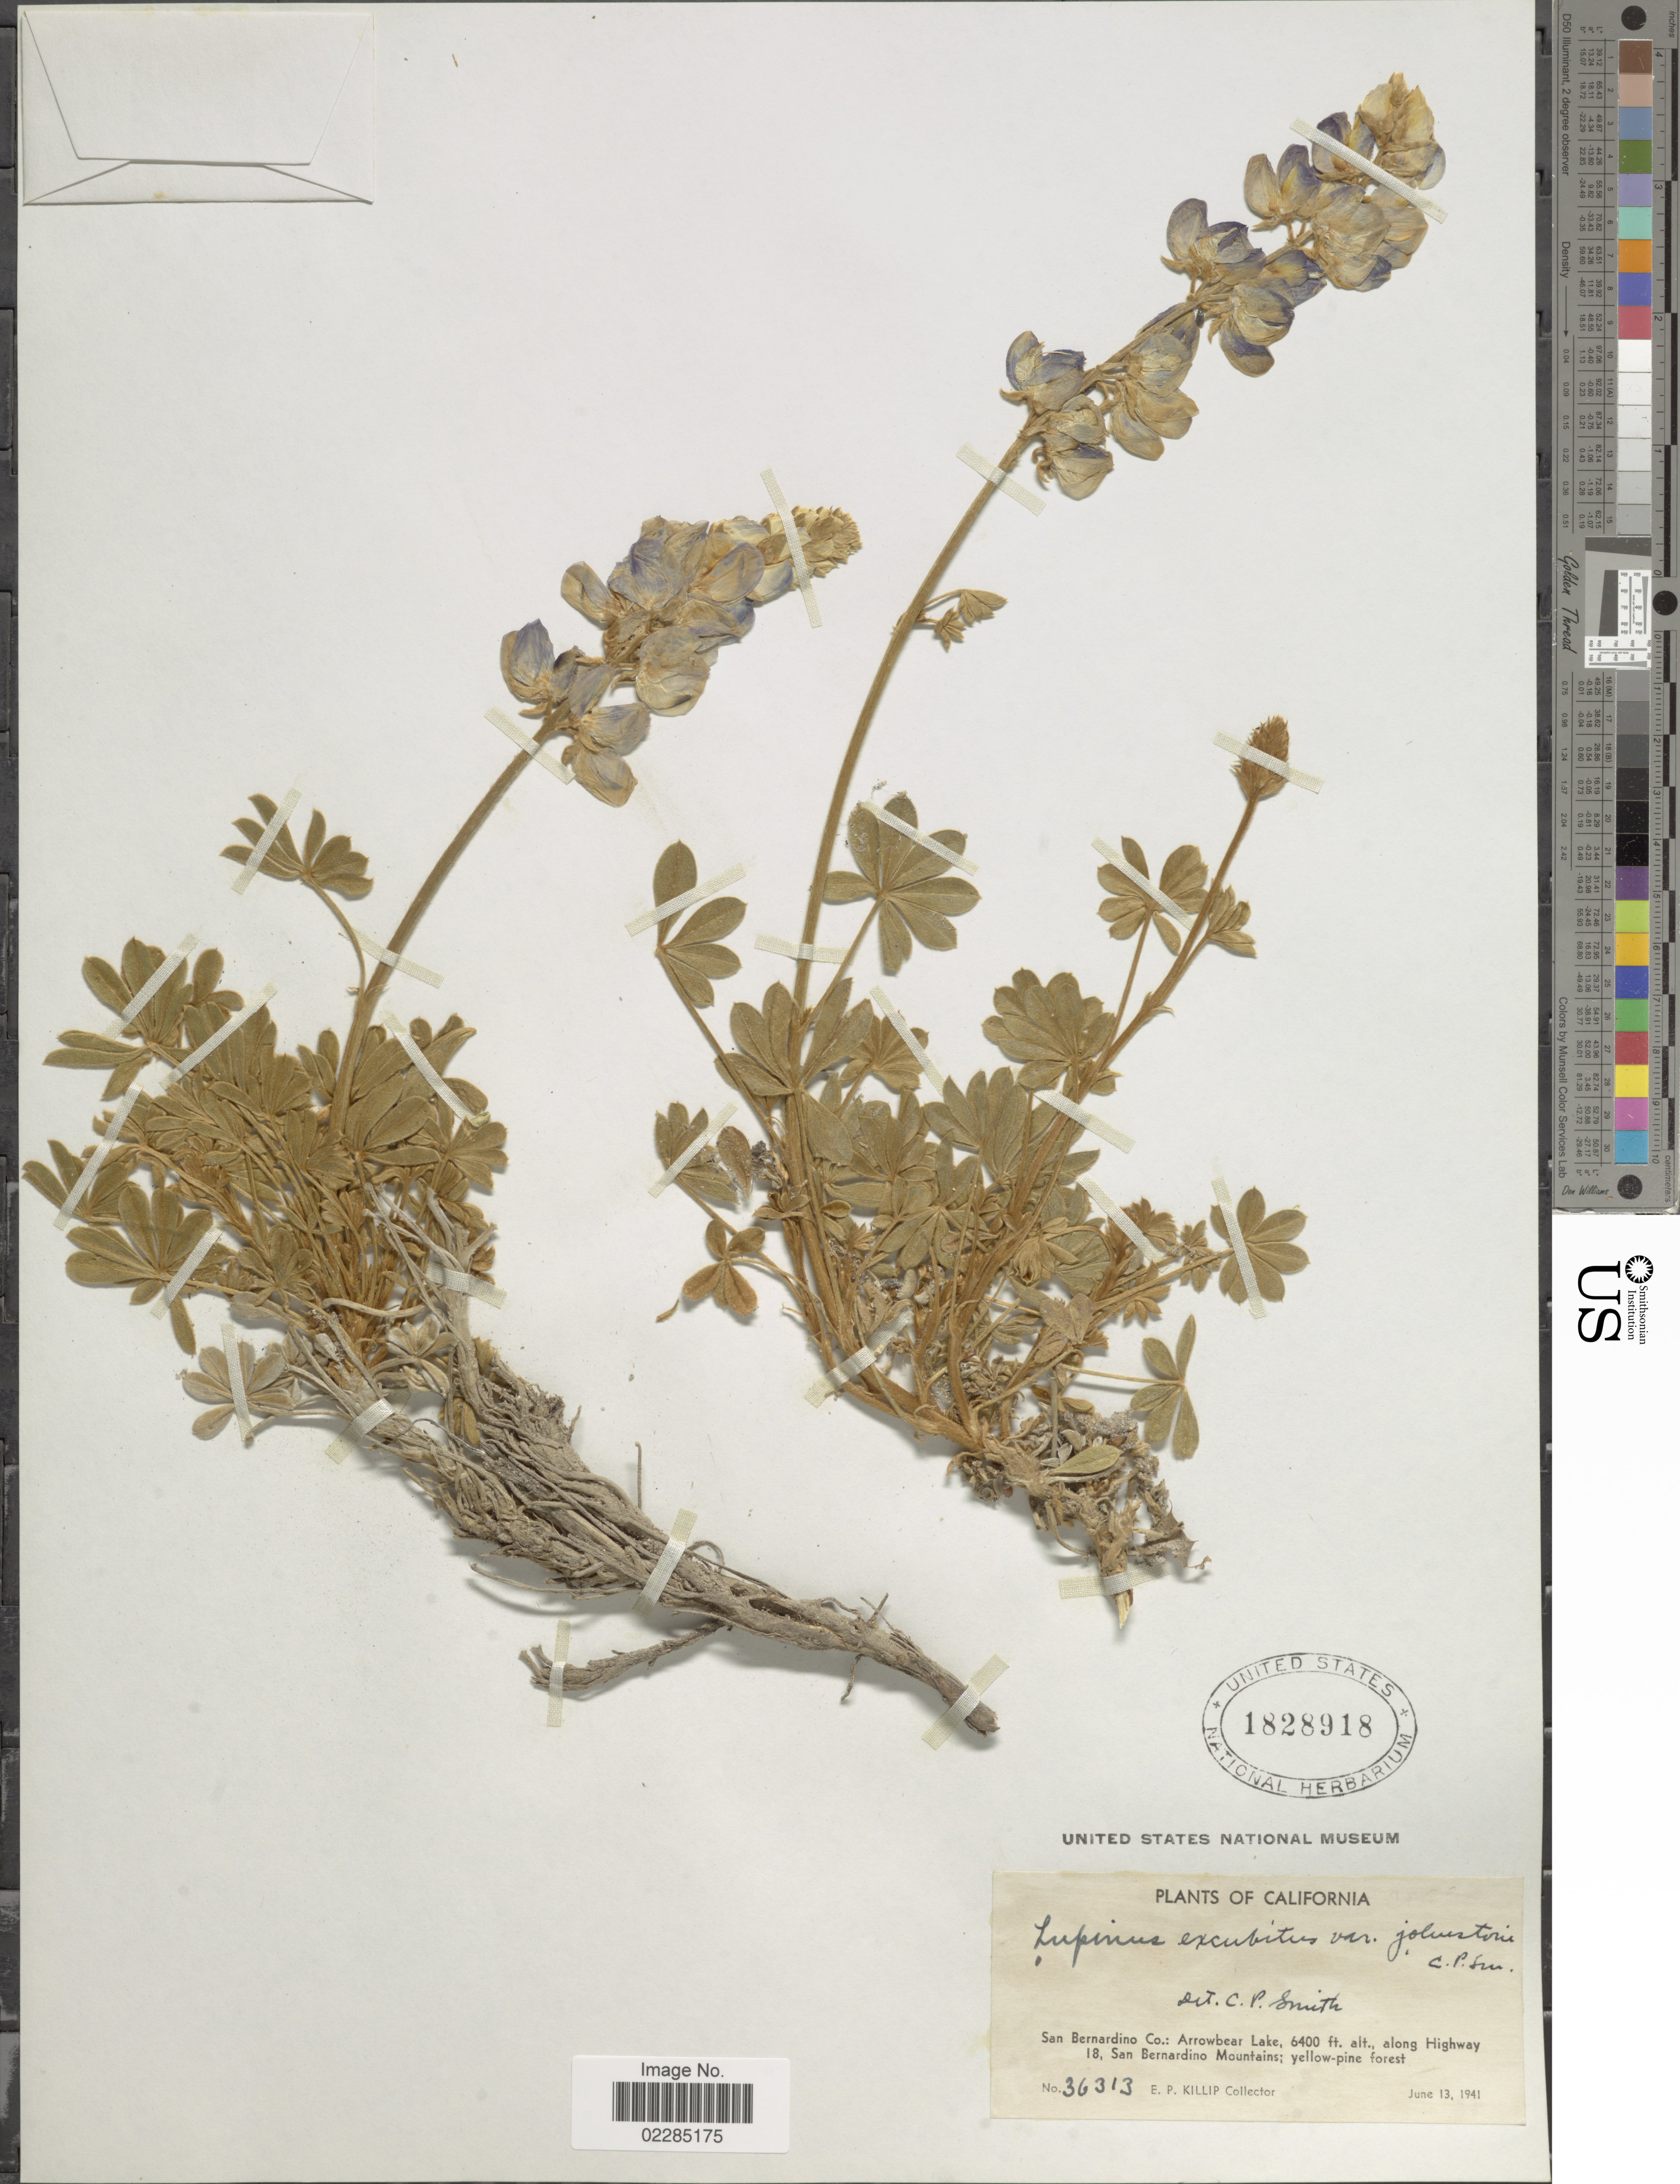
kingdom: Plantae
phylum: Tracheophyta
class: Magnoliopsida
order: Fabales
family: Fabaceae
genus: Lupinus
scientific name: Lupinus excubitus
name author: M.E. Jones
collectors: E. P. Killip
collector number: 36313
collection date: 1941-06-13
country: United States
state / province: California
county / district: San Bernardino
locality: San Bernardino Co.: Arrowbear Lake, along highway 18, San Bernardino Mountains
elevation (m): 1951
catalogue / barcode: US 1828918